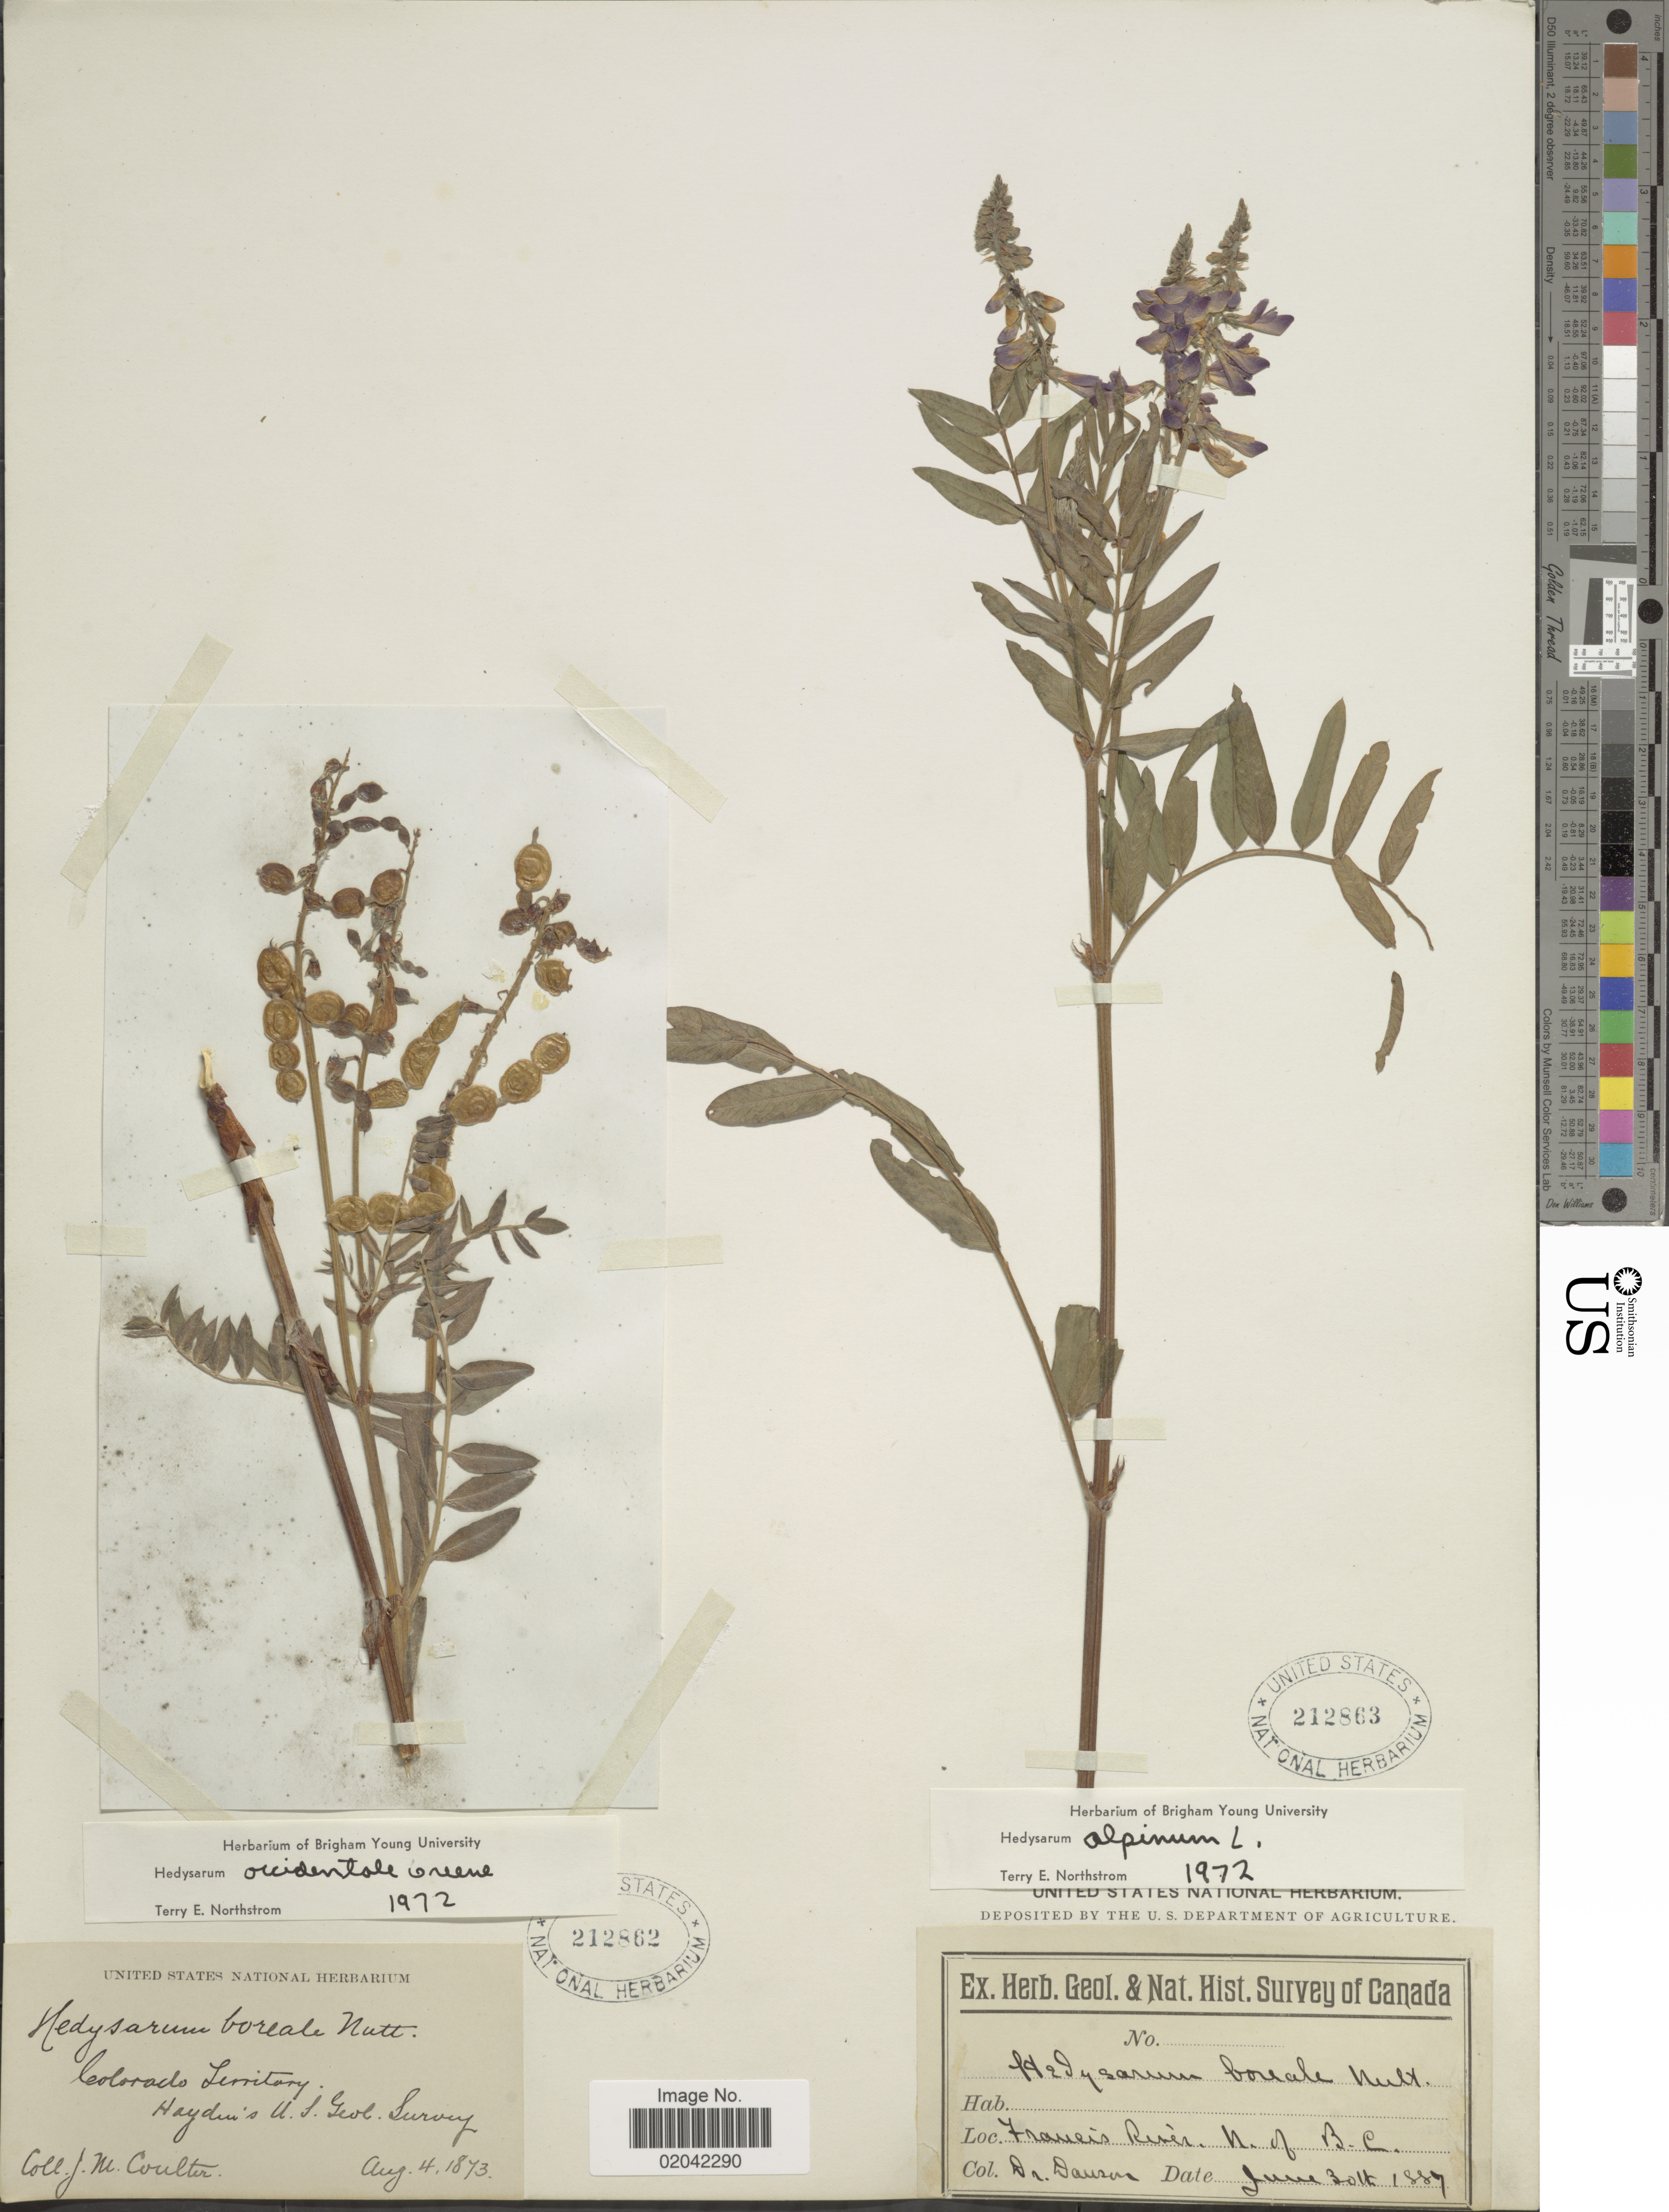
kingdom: Plantae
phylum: Tracheophyta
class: Magnoliopsida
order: Fabales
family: Fabaceae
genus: Hedysarum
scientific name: Hedysarum alpinum var. americanum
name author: Michx. ex Pursh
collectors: -. Dawson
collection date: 1887-06-30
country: Canada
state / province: British Columbia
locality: Francis River. N. of B.C.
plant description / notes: Precise locality edit: Corrected "Fraueis River" to "Francis River."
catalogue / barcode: US 212863-2